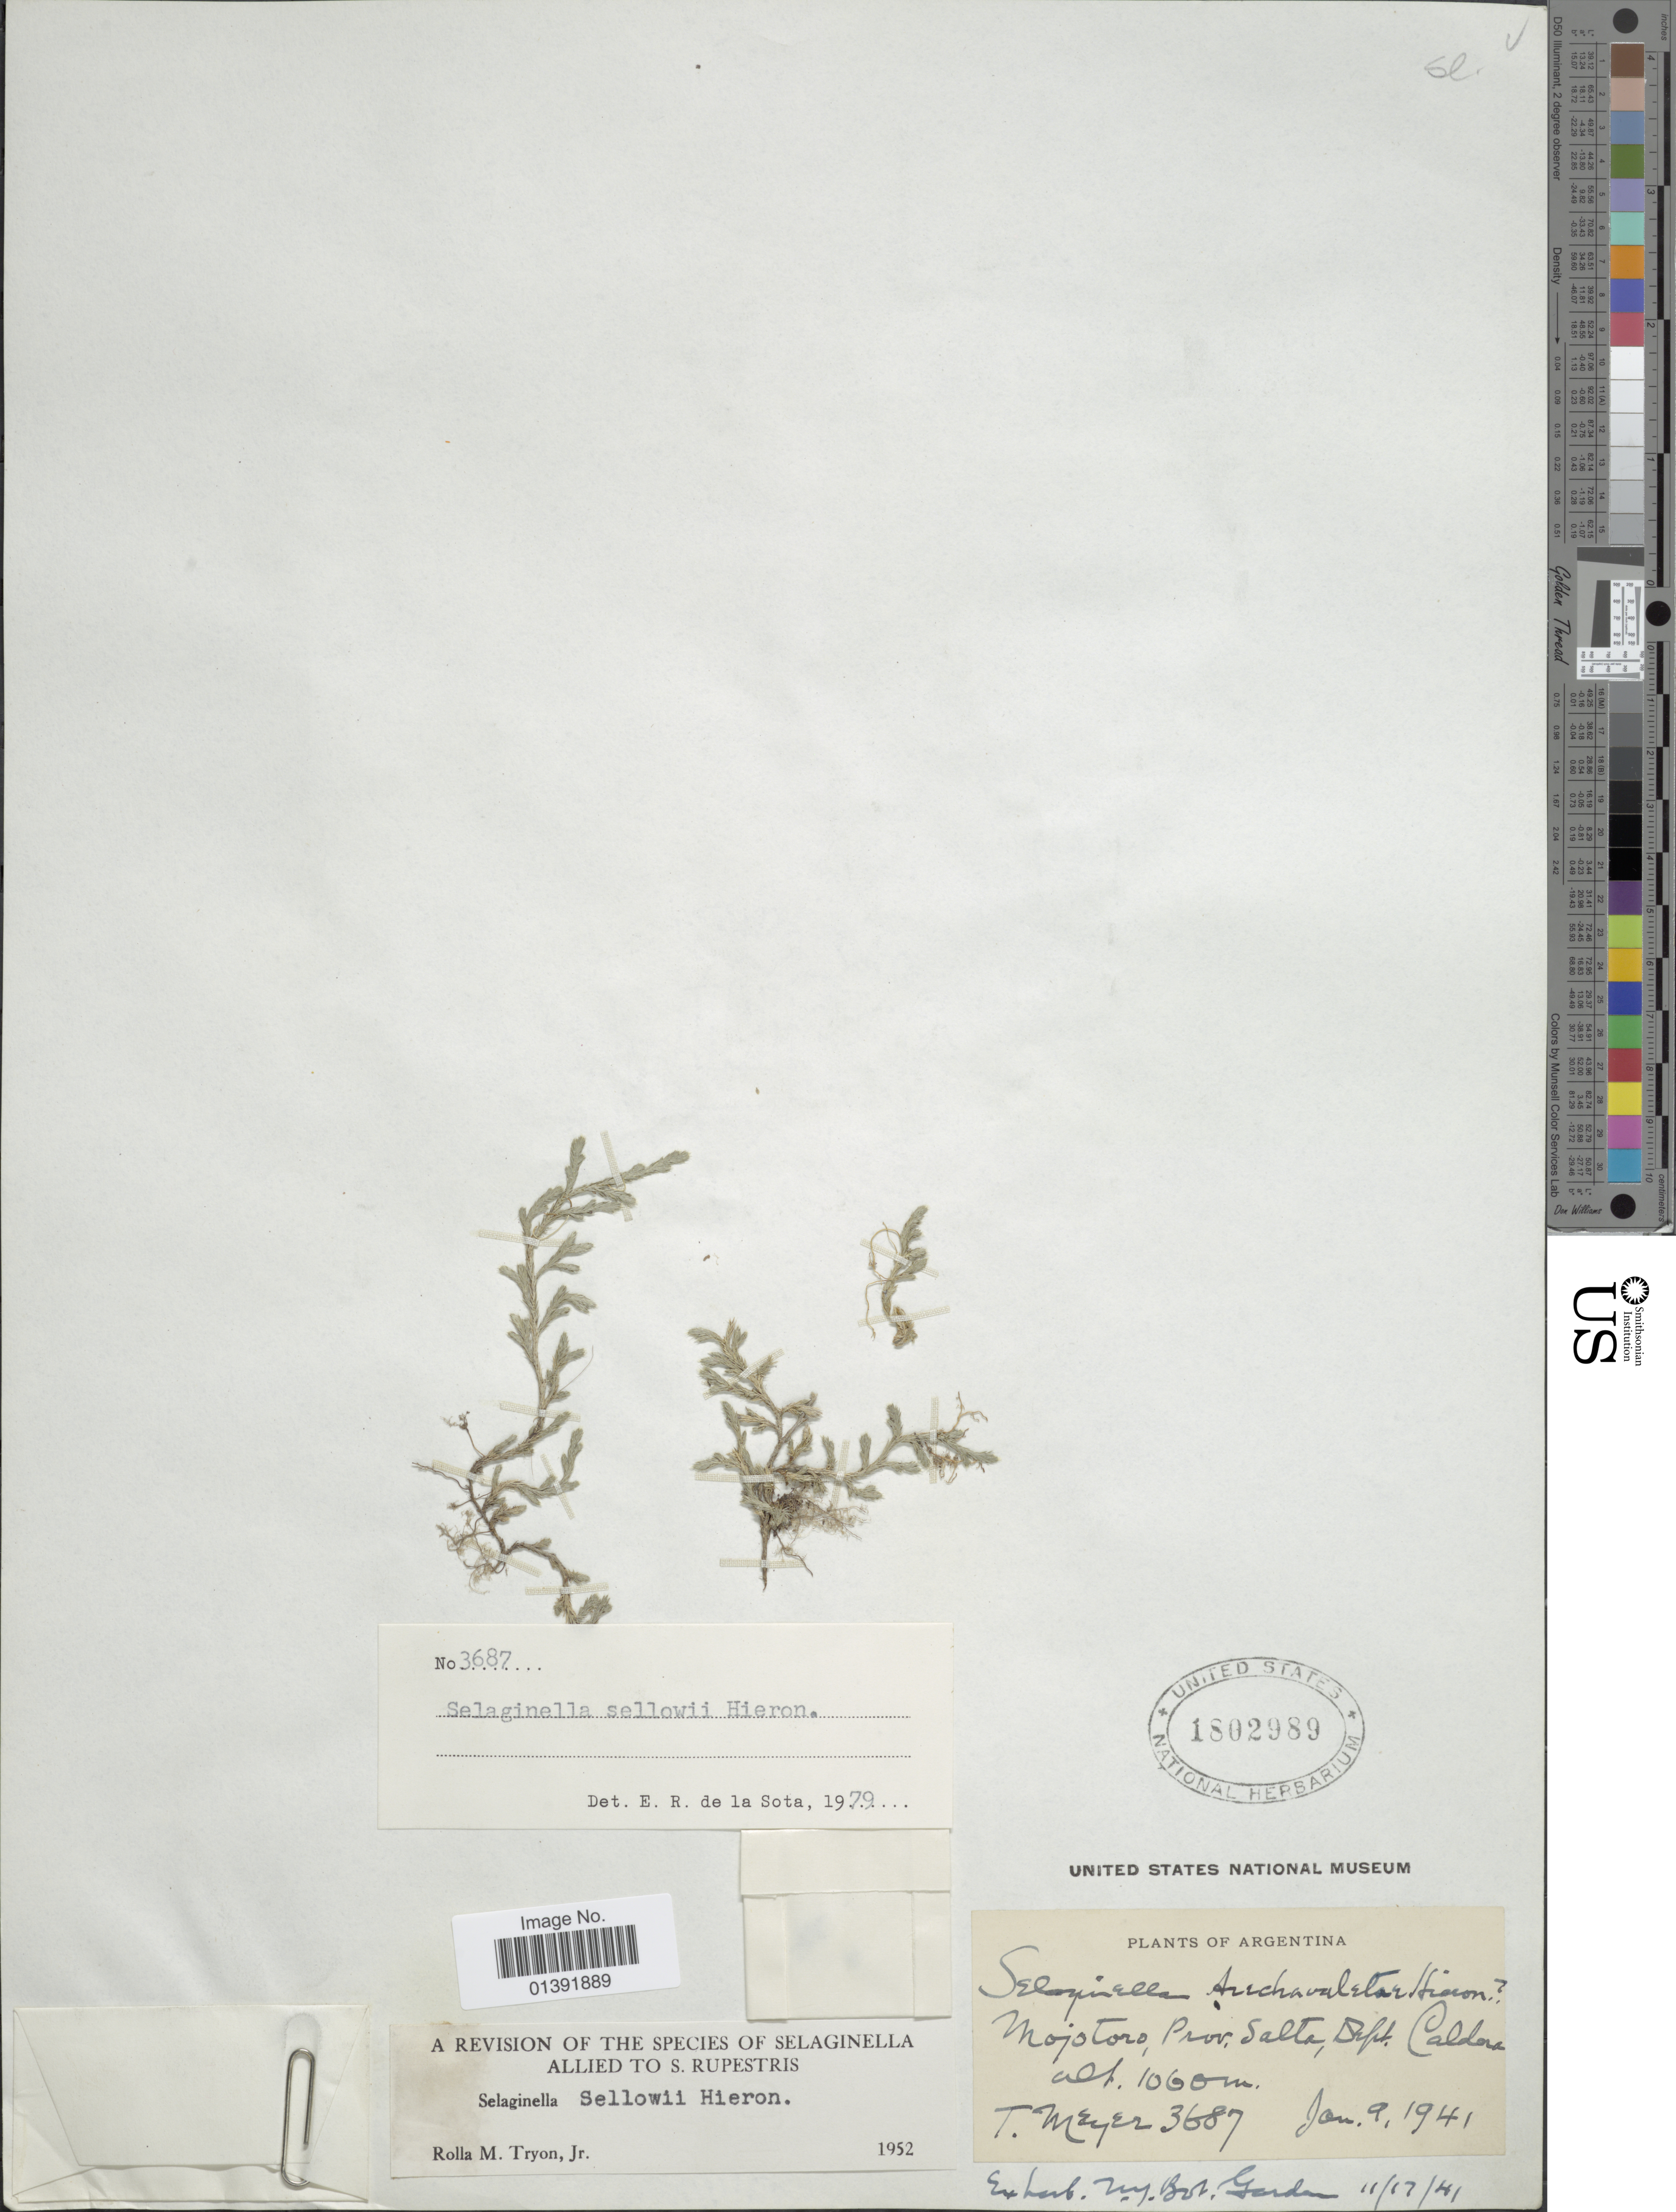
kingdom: Plantae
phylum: Tracheophyta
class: Lycopodiopsida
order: Selaginellales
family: Selaginellaceae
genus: Selaginella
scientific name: Selaginella sellowii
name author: Hieron.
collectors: T. Meyer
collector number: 3687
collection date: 1941-01-09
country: Argentina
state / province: Salta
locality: Mojotoro, Dept. Caldera.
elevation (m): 1060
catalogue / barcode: US 1802989